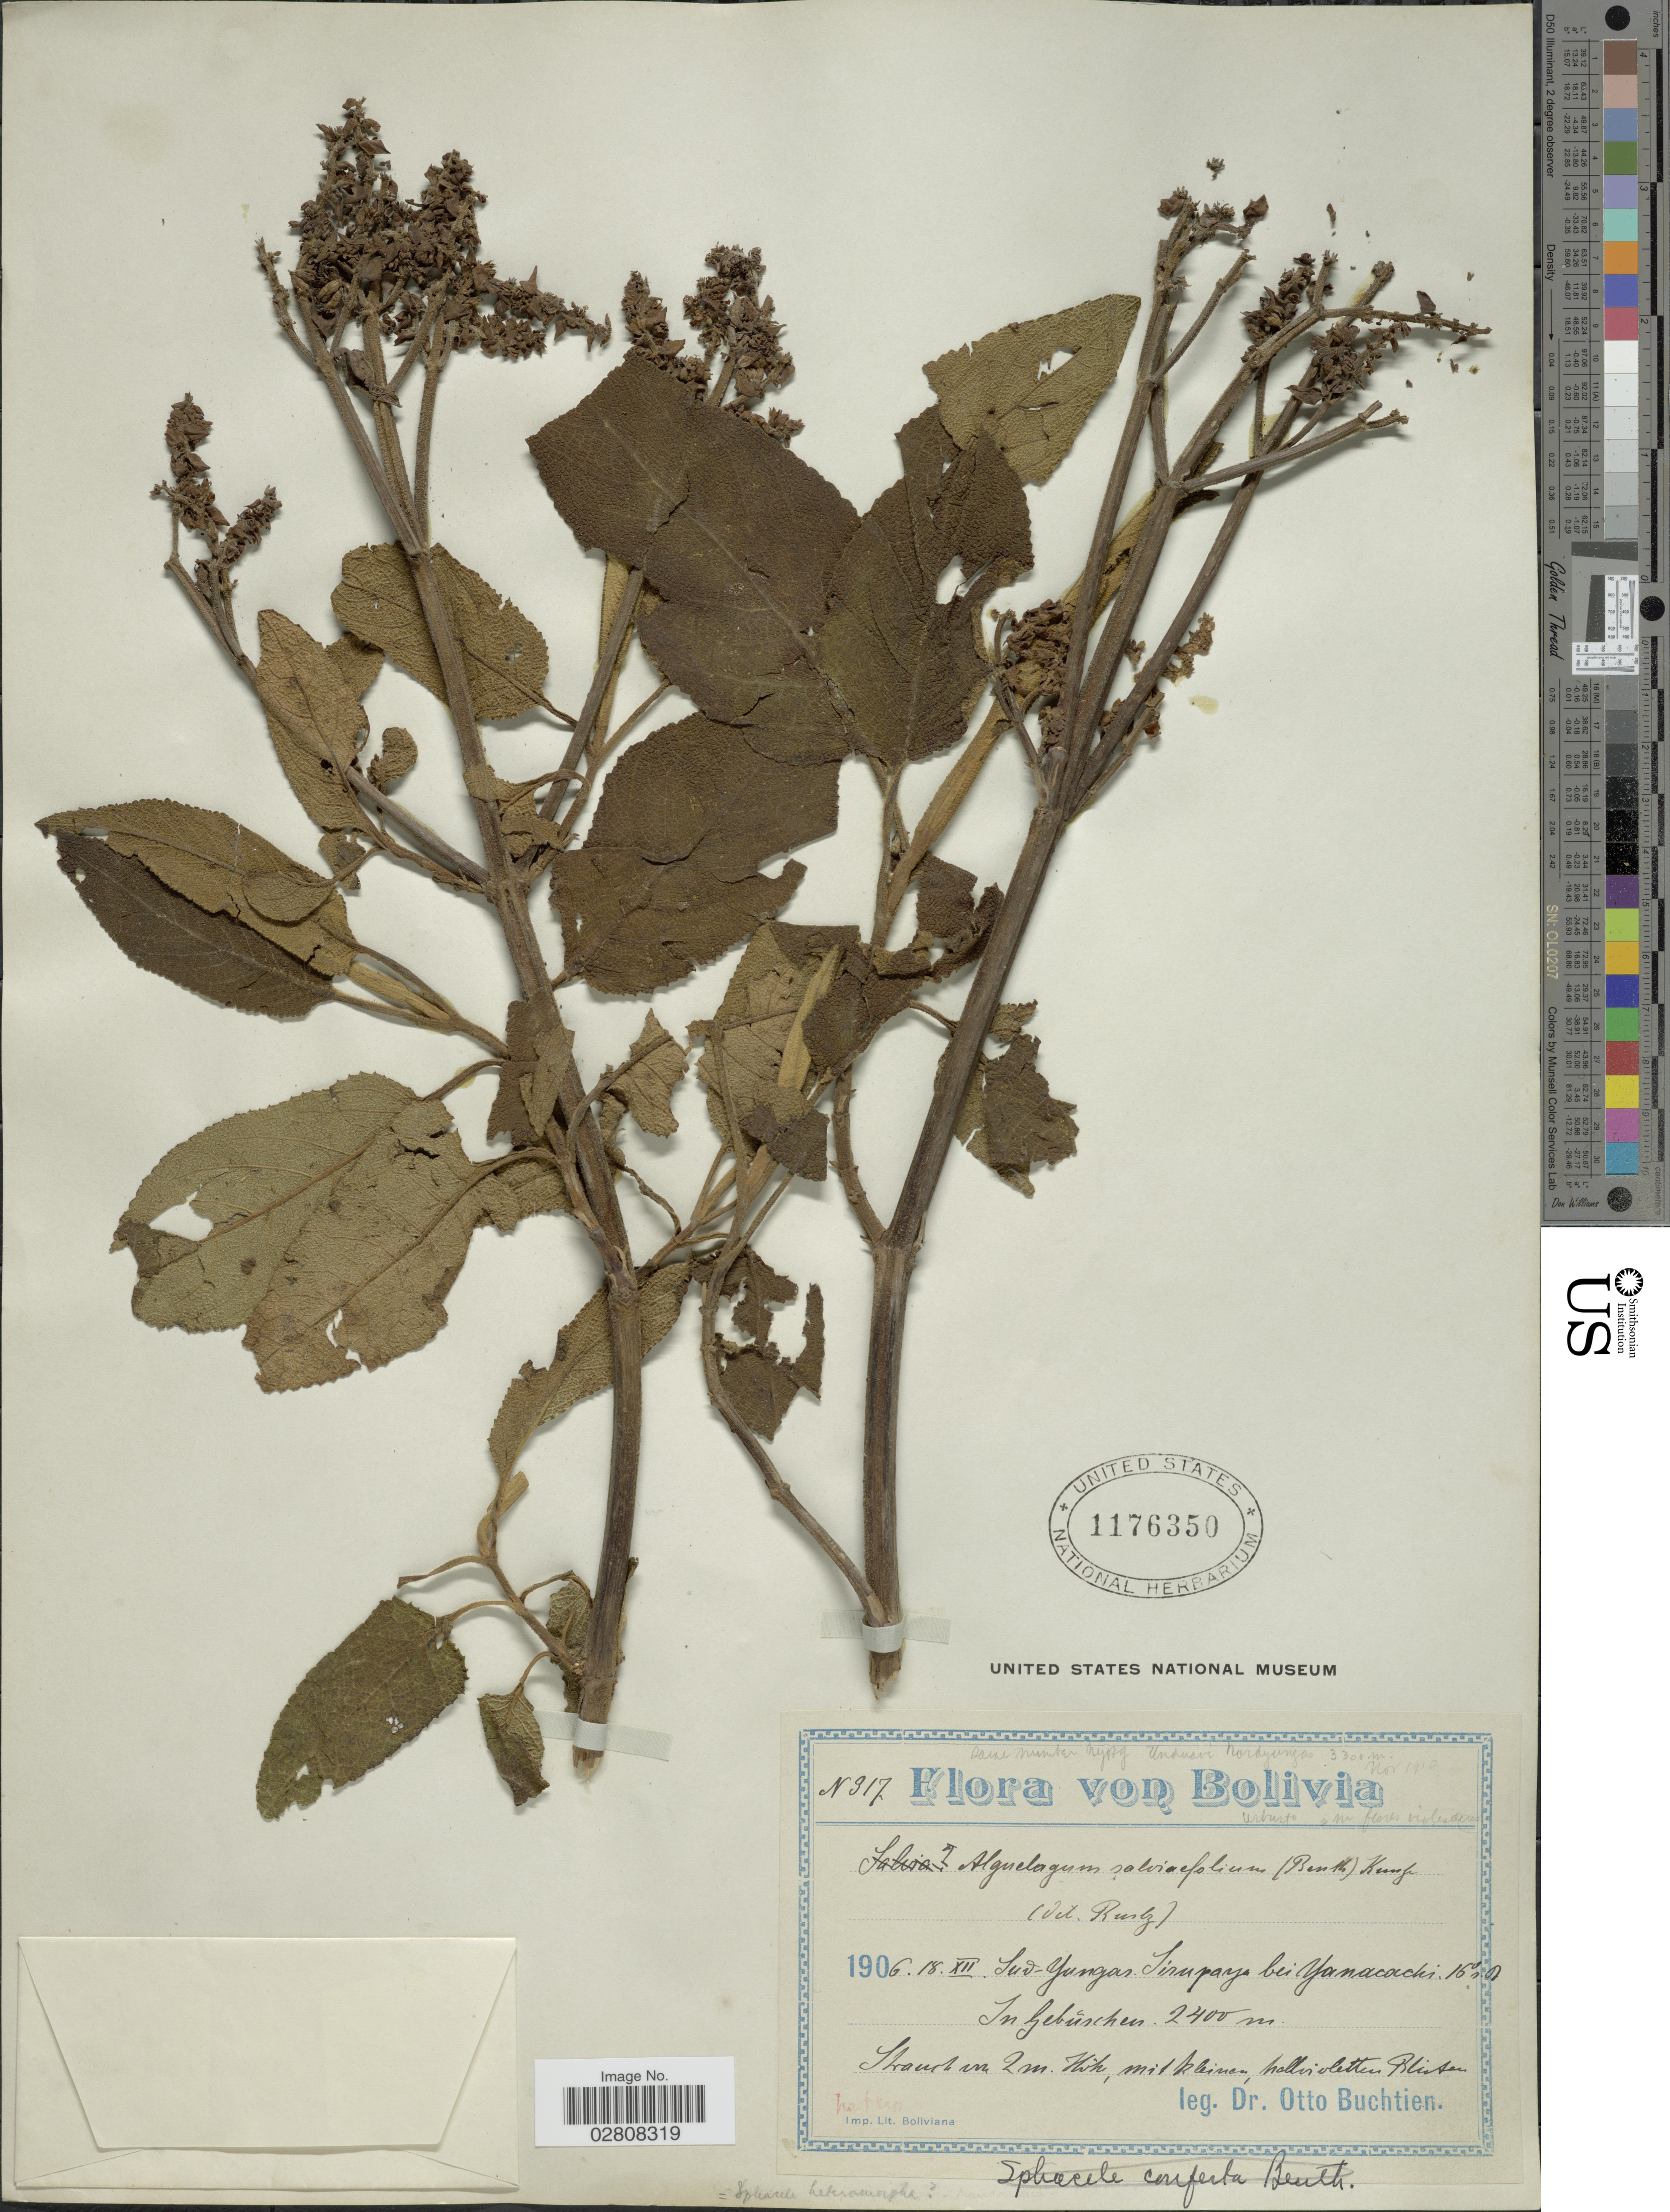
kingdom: Plantae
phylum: Tracheophyta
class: Magnoliopsida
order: Lamiales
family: Lamiaceae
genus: Lepechinia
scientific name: Lepechinia sp.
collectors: O. Buchtien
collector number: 917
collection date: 1906-12-18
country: Bolivia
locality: Sud-Yungas. Sirupaya bei Yanacachi 16°N.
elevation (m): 2400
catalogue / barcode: US 1176350